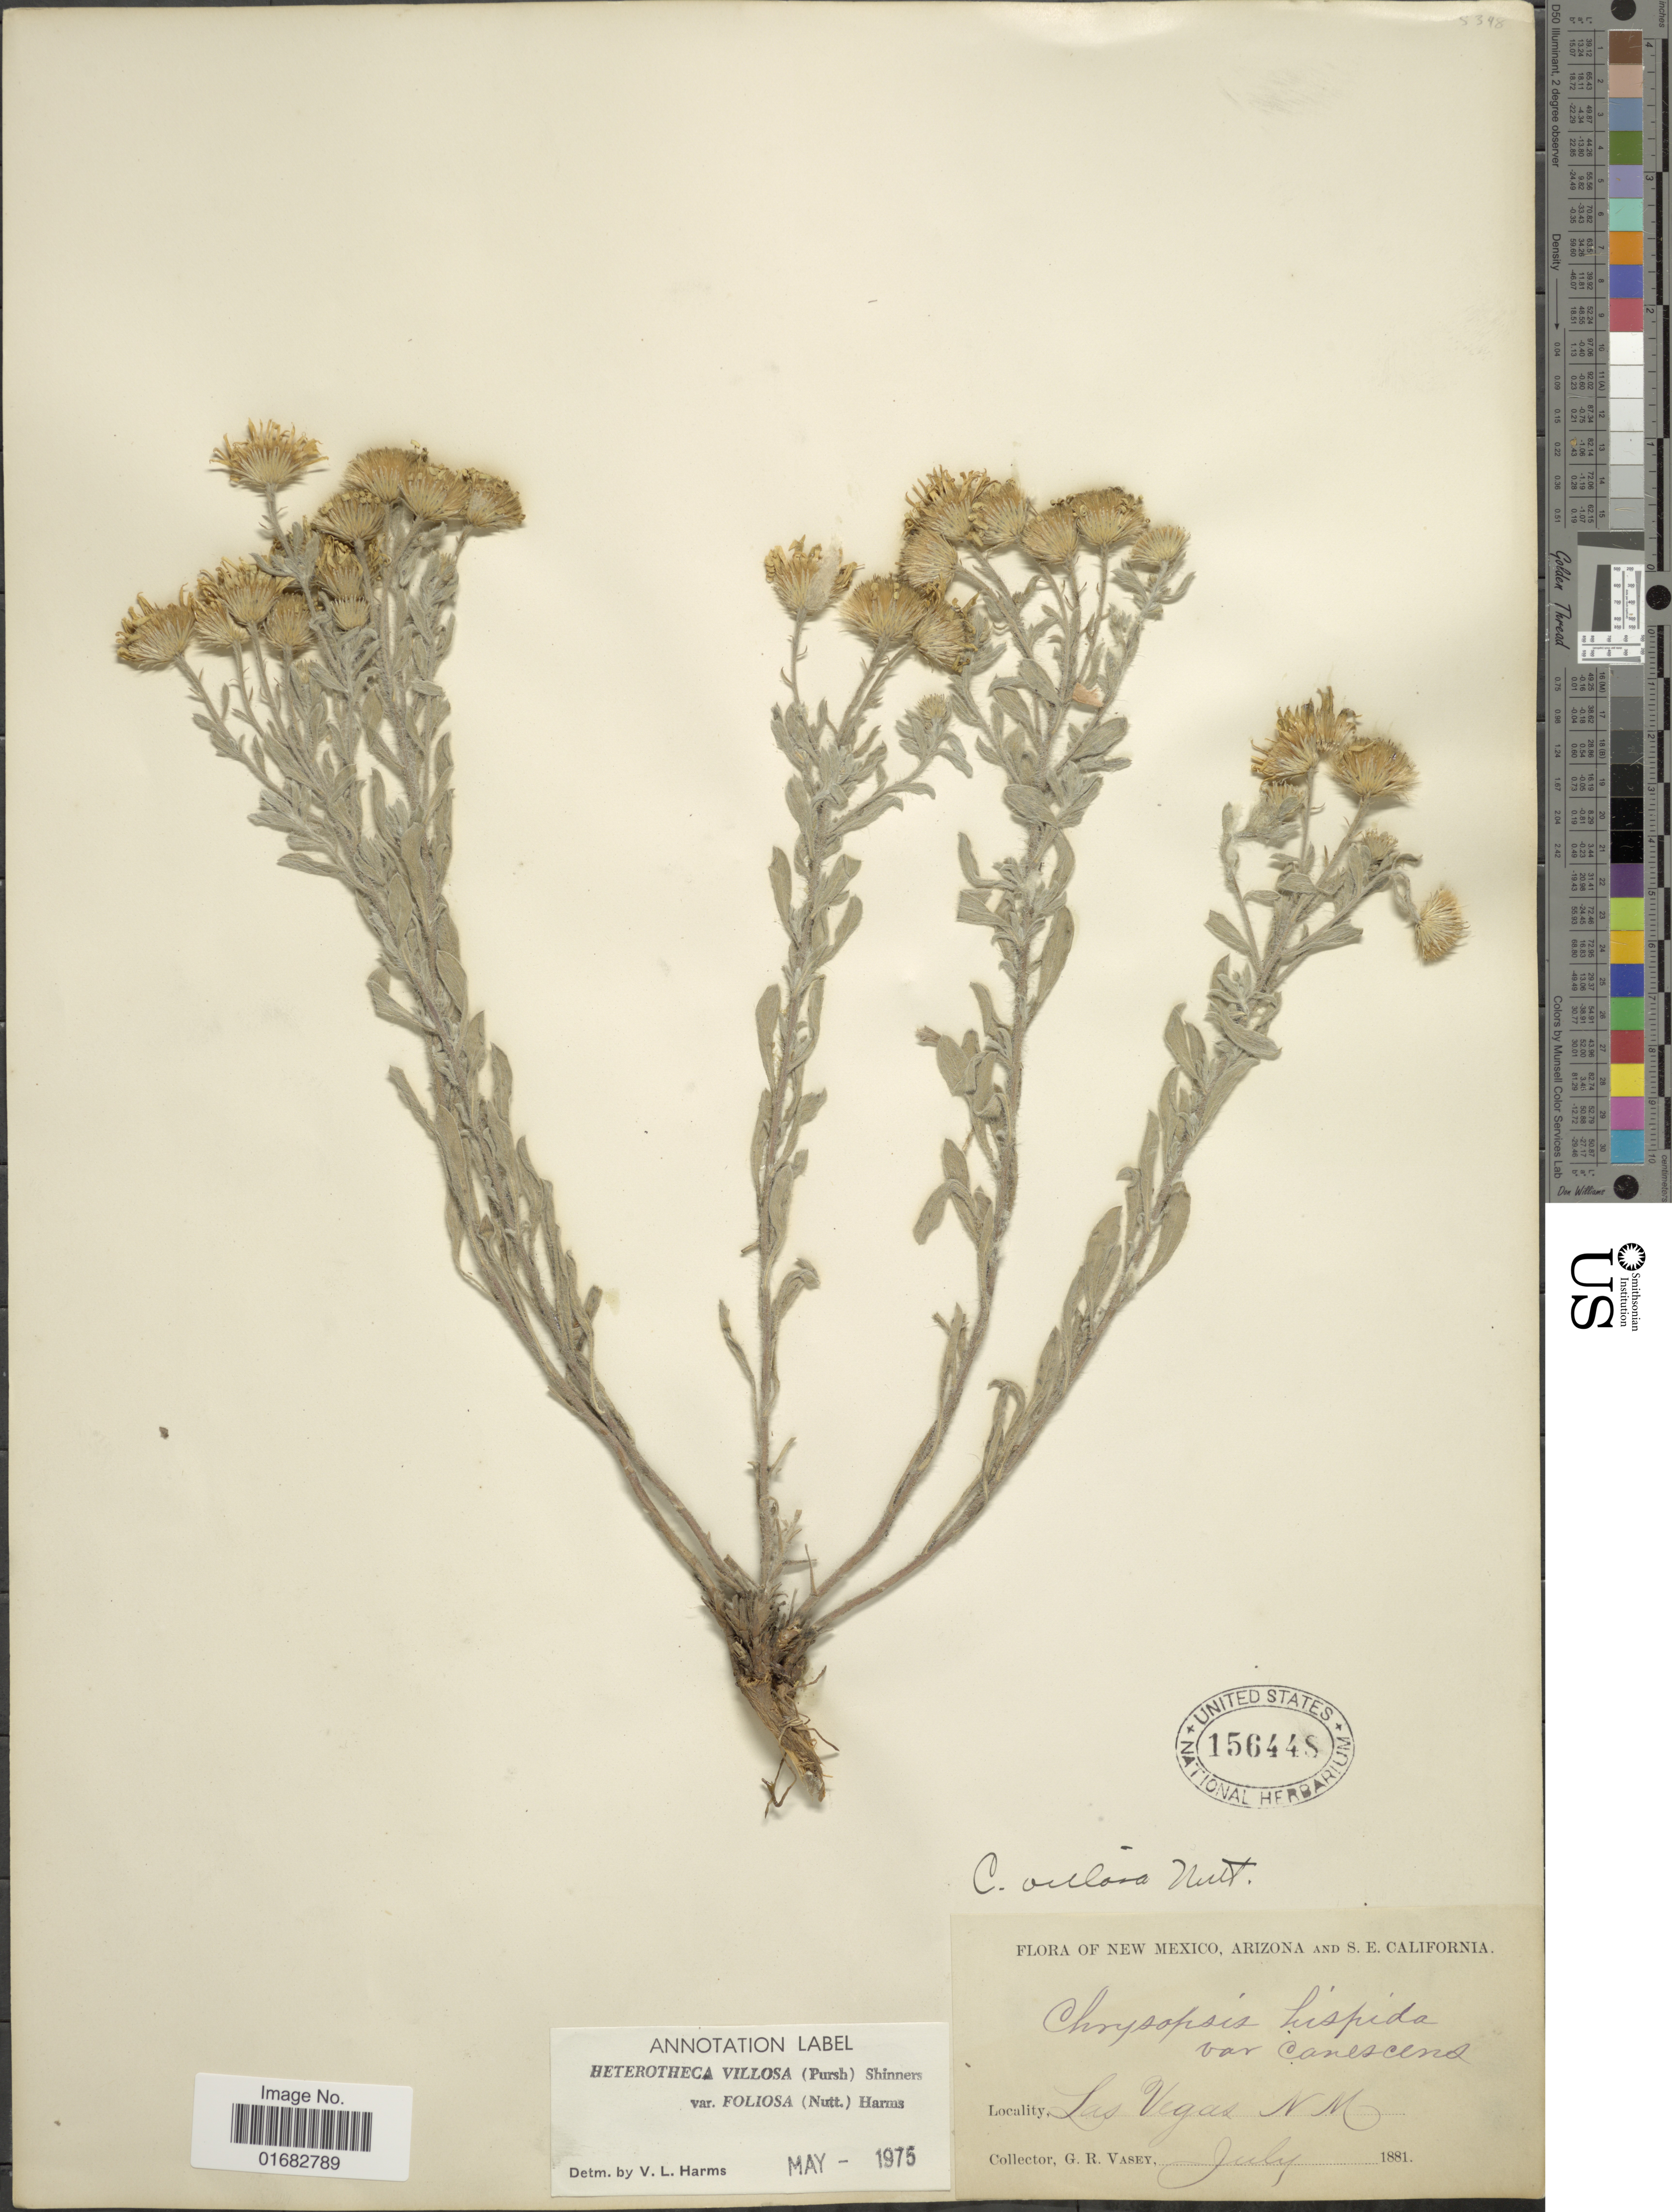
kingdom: Plantae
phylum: Tracheophyta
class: Magnoliopsida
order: Asterales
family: Asteraceae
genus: Heterotheca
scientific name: Heterotheca villosa var. foliosa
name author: (Nutt.) V.L. Harms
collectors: G. R. Vasey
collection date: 1881-07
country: United States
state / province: New Mexico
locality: Las Vegas, NM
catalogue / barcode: US 156448